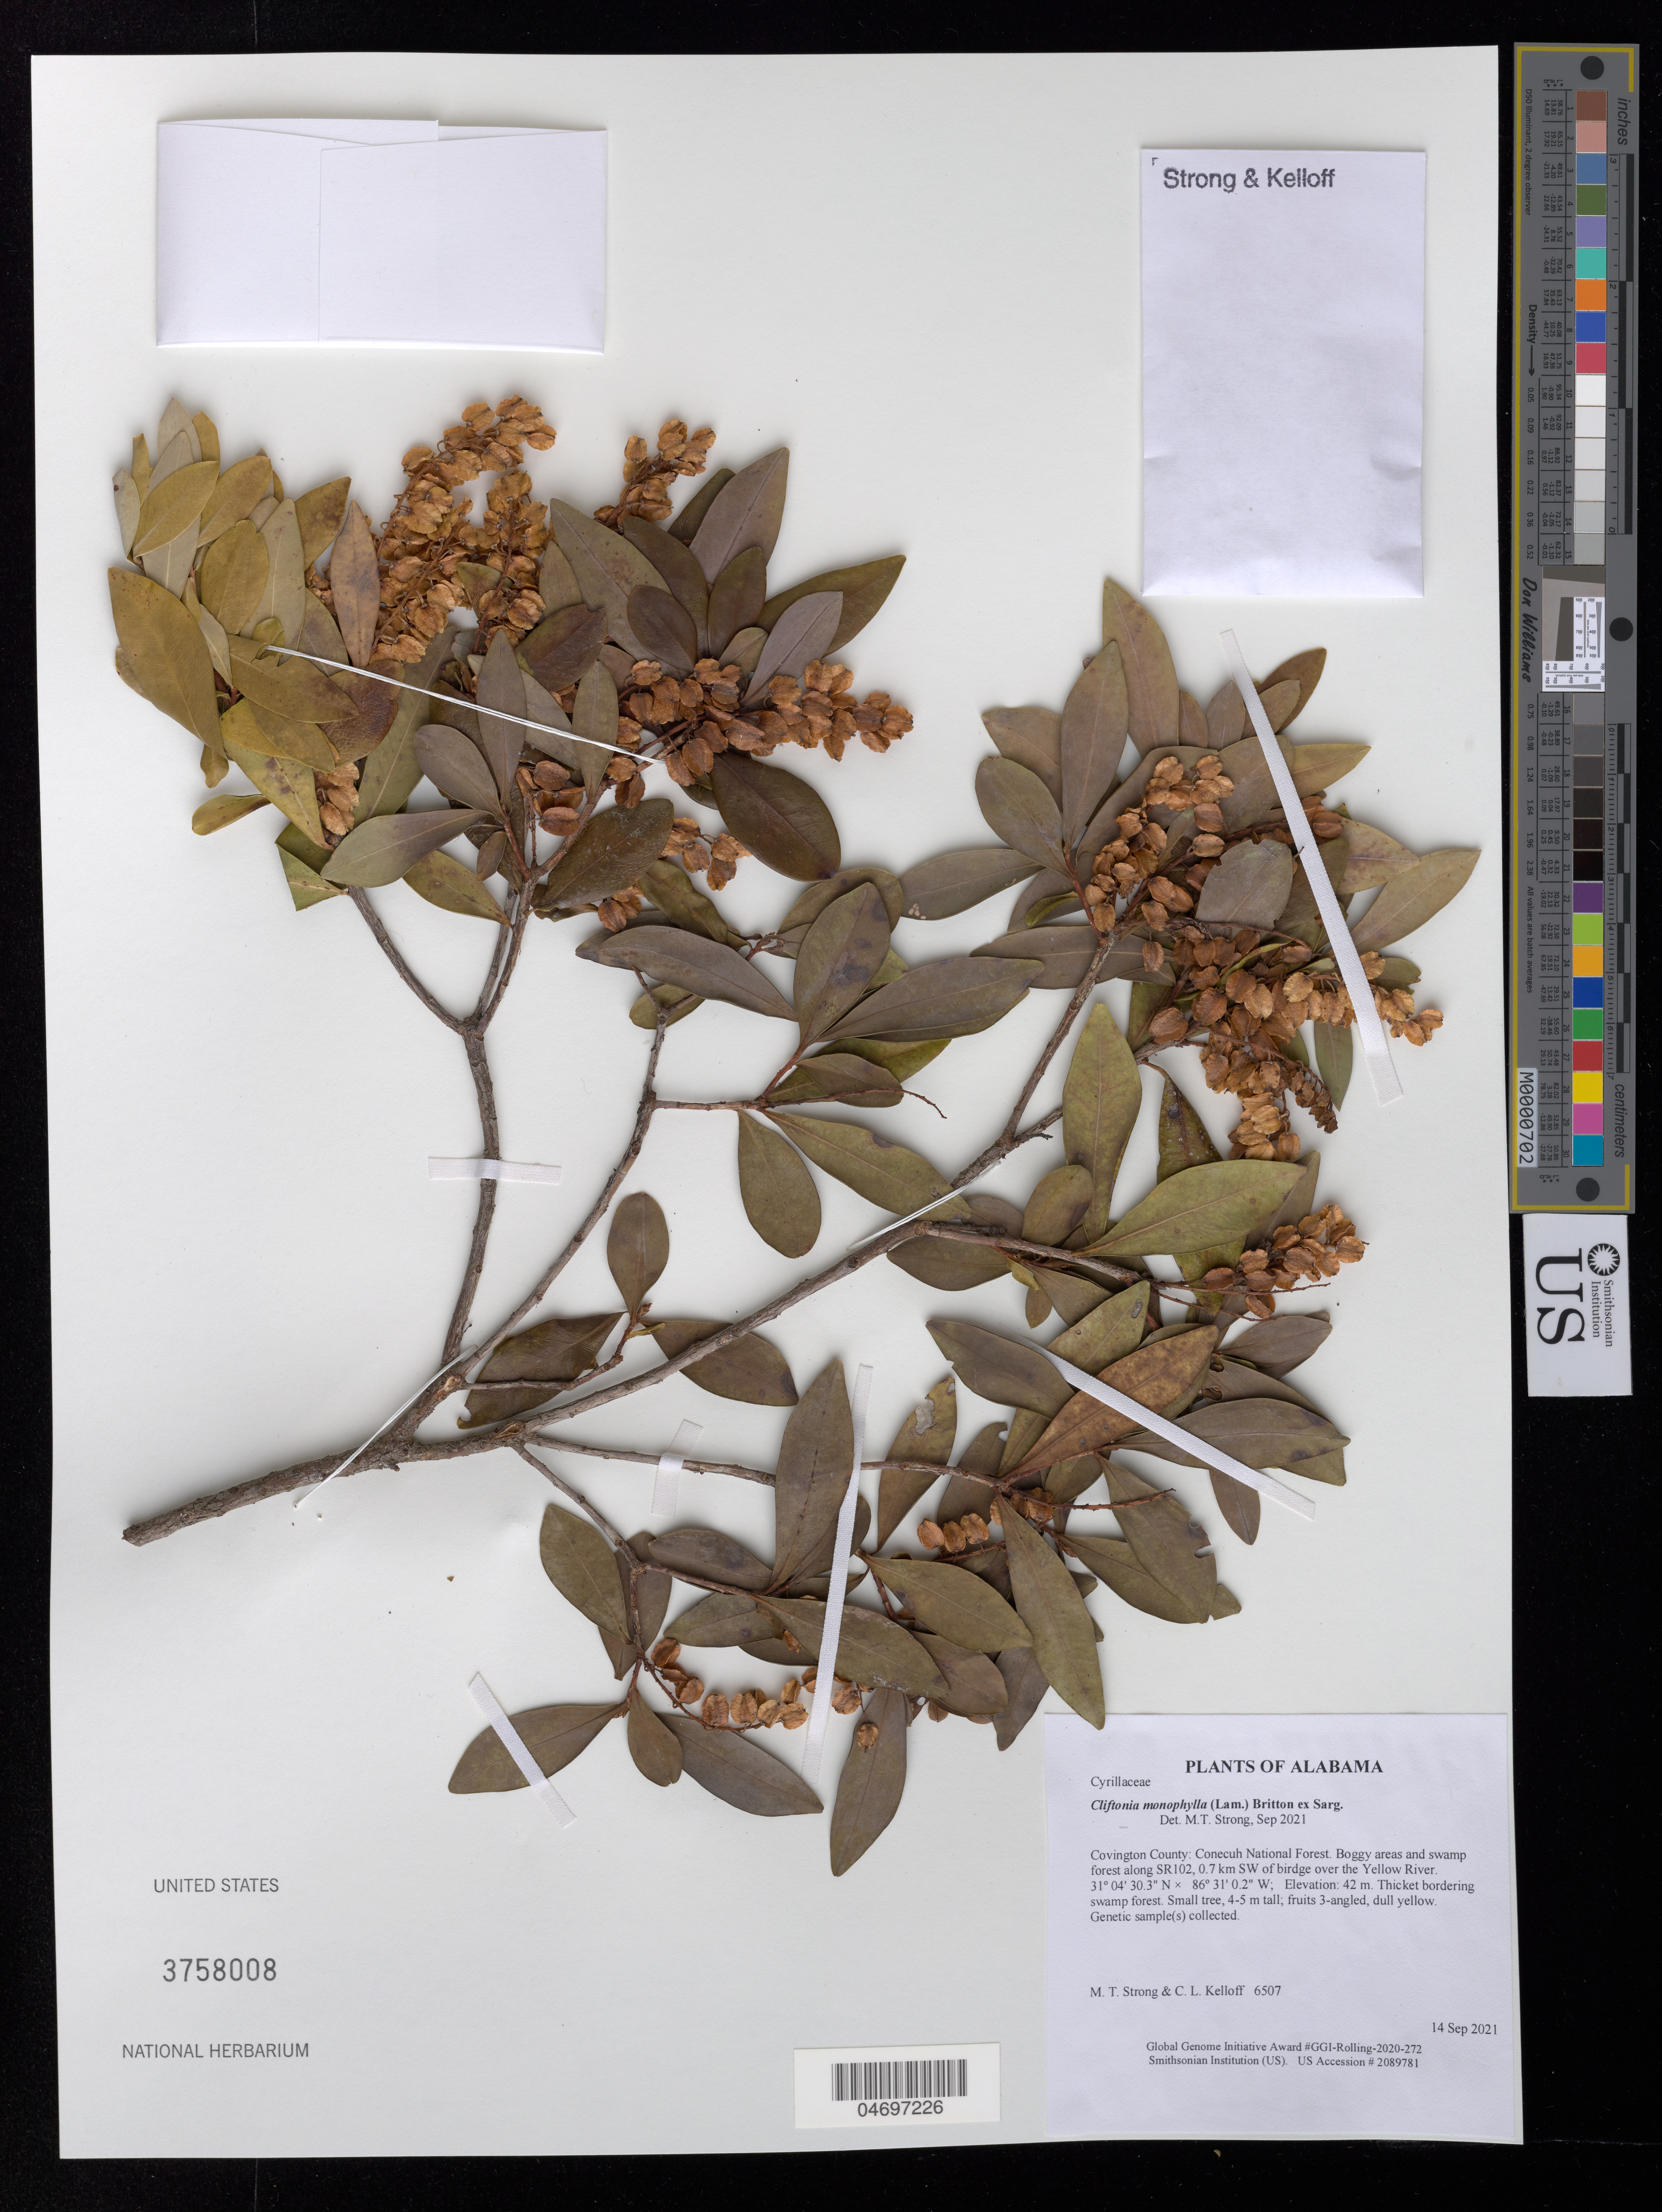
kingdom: Plantae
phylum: Tracheophyta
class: Magnoliopsida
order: Ericales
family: Cyrillaceae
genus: Cliftonia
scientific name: Cliftonia monophylla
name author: (Lam.) Britton ex Sarg.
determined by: Strong, Mark T.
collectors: M. T. Strong & C. L. Kelloff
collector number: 6507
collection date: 2021-09-14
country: United States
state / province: Alabama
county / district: Covington County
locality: Conecuh National Forest. Boggy areas and swamp forest along SR102, 0.7 km SW of bridge over the Yellow River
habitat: Thicket bordering swamp forest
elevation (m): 42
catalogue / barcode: US 3758008